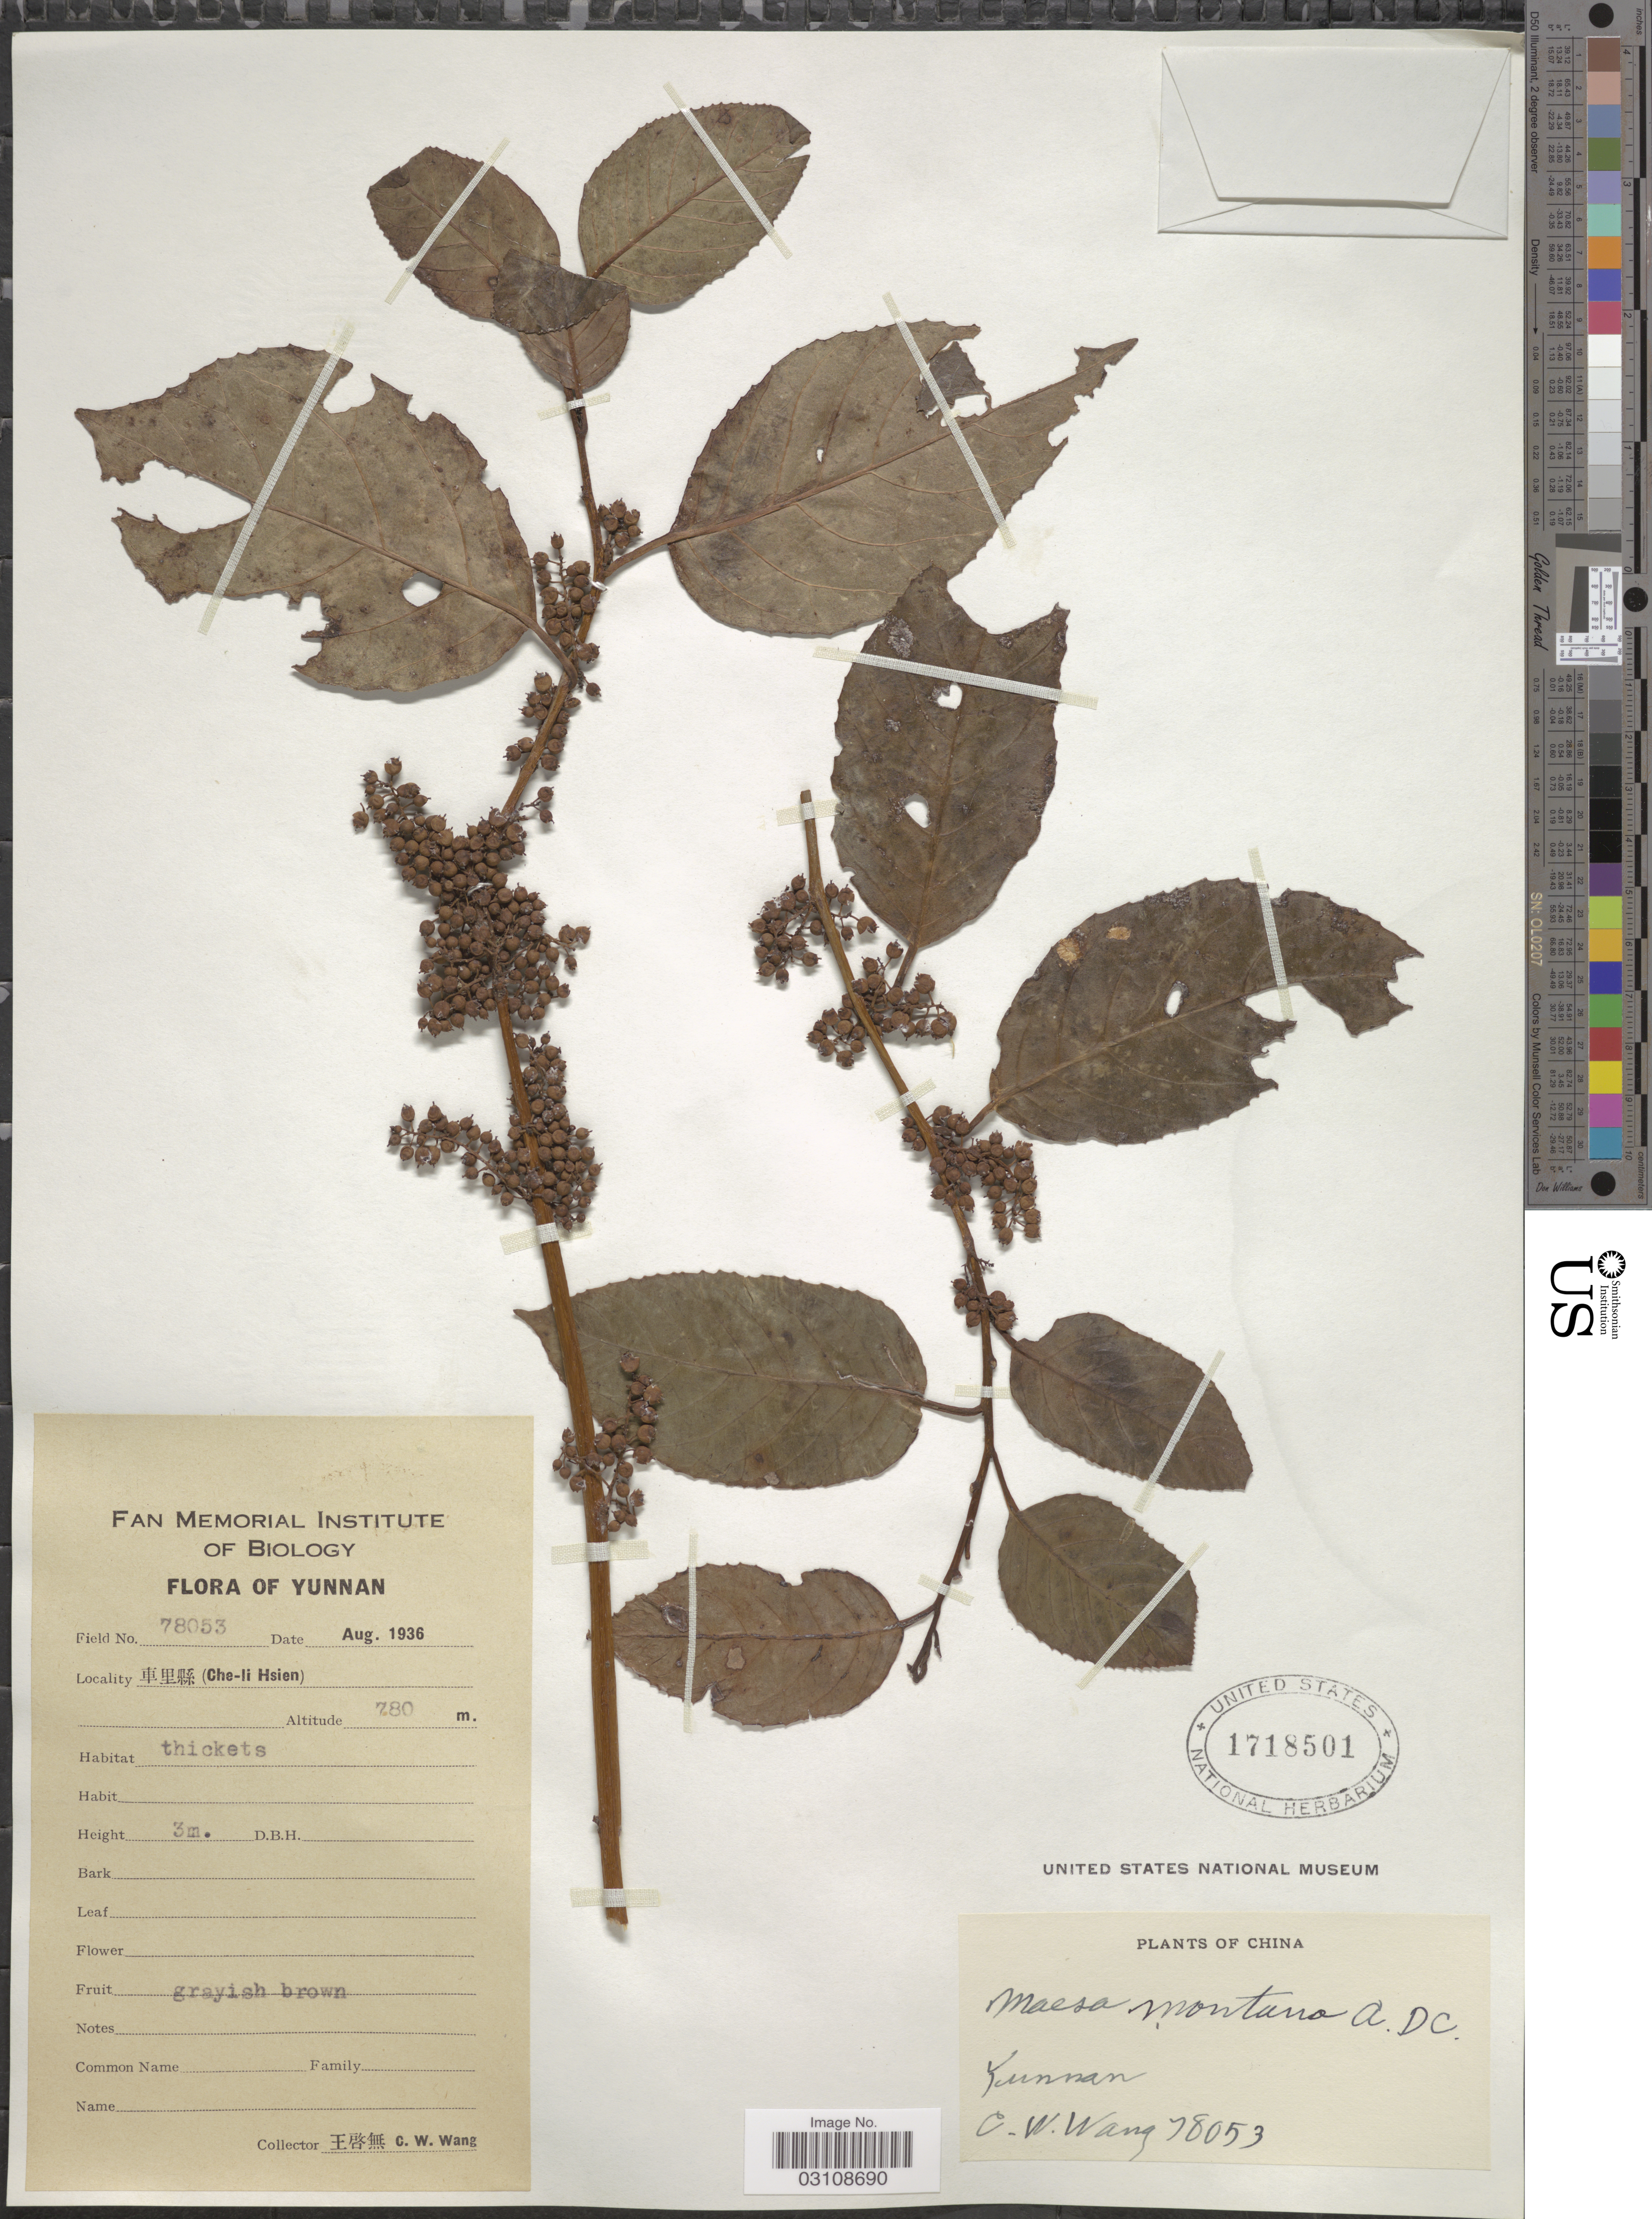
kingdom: Plantae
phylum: Tracheophyta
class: Magnoliopsida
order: Ericales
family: Primulaceae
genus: Maesa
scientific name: Maesa montana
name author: A. DC.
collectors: C. W. Wang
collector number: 78053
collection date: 1936-08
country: China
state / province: Yunnan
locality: (Che-li Hsien).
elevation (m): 780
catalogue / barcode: US 1718501